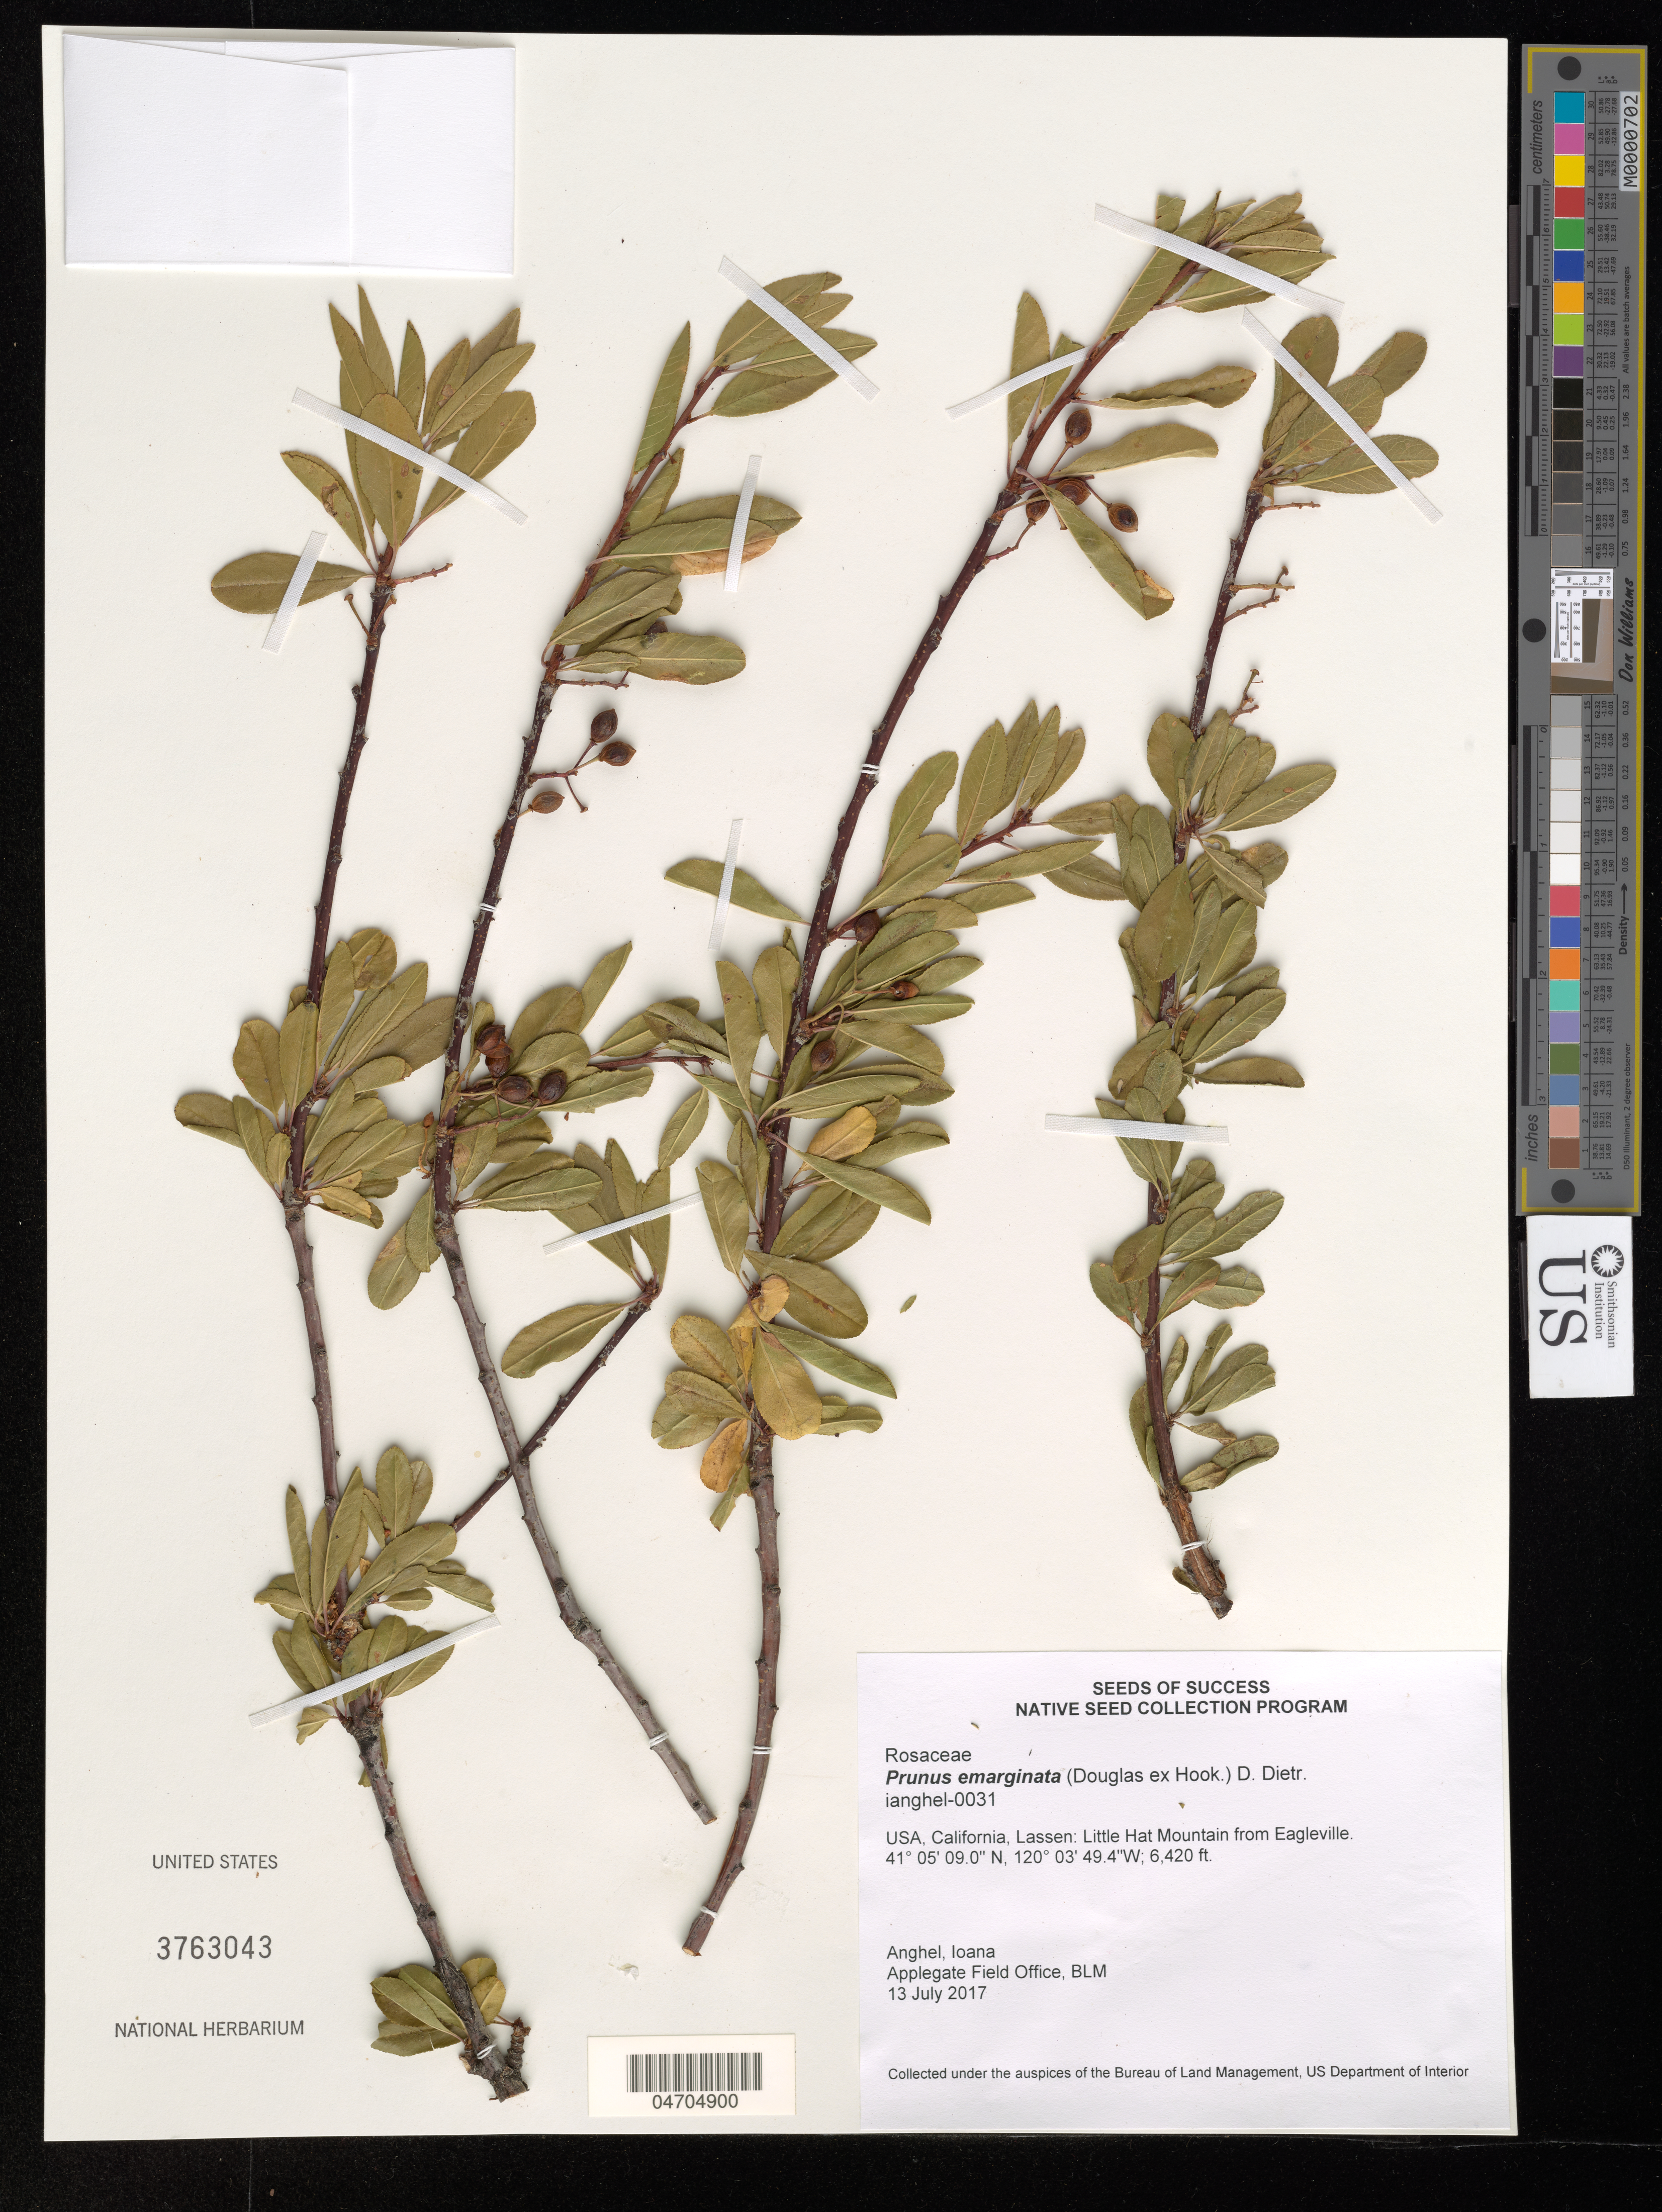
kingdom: Plantae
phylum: Tracheophyta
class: Magnoliopsida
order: Rosales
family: Rosaceae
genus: Prunus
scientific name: Prunus emarginata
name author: (Douglas ex Hook.) Eaton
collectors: I. Anghel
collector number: ianghel-0031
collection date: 2017-07-13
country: United States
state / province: California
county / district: Lassen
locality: Lassen: Little Hat Mountain from Eagleville.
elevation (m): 1957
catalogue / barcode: US 3763043